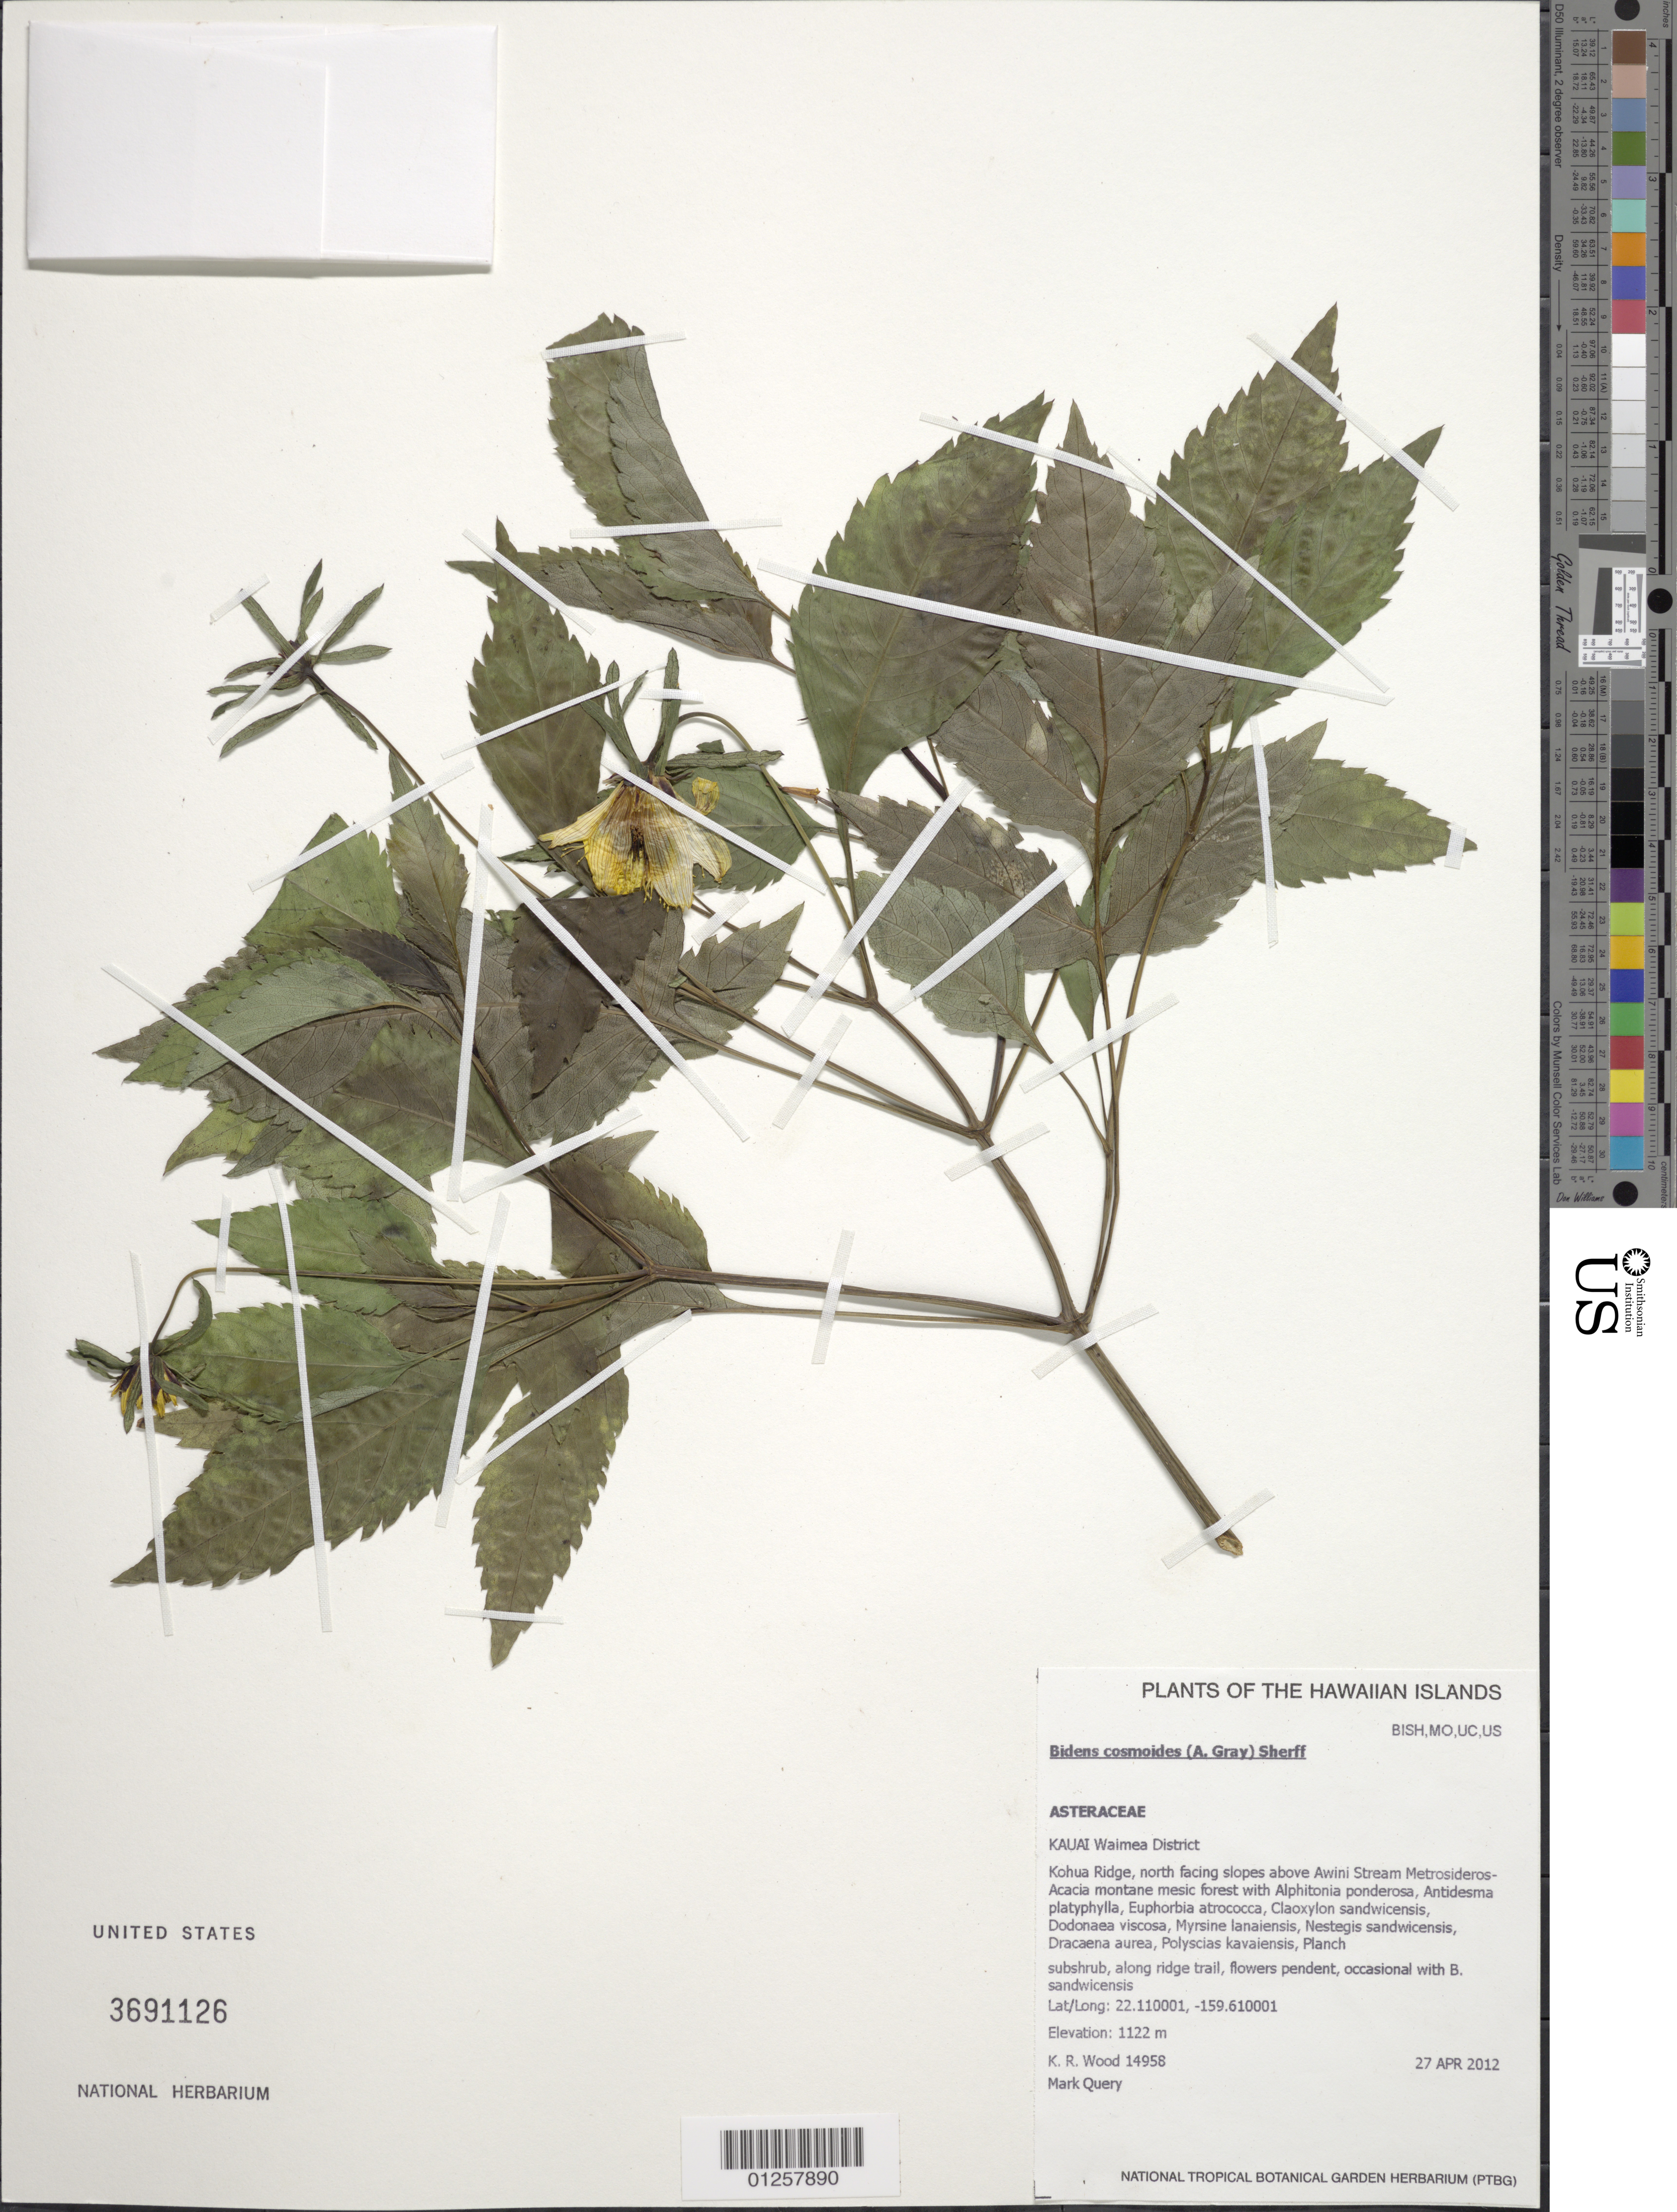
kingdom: Plantae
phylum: Tracheophyta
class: Magnoliopsida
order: Asterales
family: Asteraceae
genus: Bidens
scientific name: Bidens cosmoides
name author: (A. Gray) Sherff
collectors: K. R. Wood & M. Query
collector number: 14958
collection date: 2012-04-27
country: United States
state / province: Hawaii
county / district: Kauai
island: Kaua'i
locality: Waimea District, Kohua Ridge, north facing slopes above Awini Stream.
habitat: Montane mesic forest.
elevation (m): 1122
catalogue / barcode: US 3691126